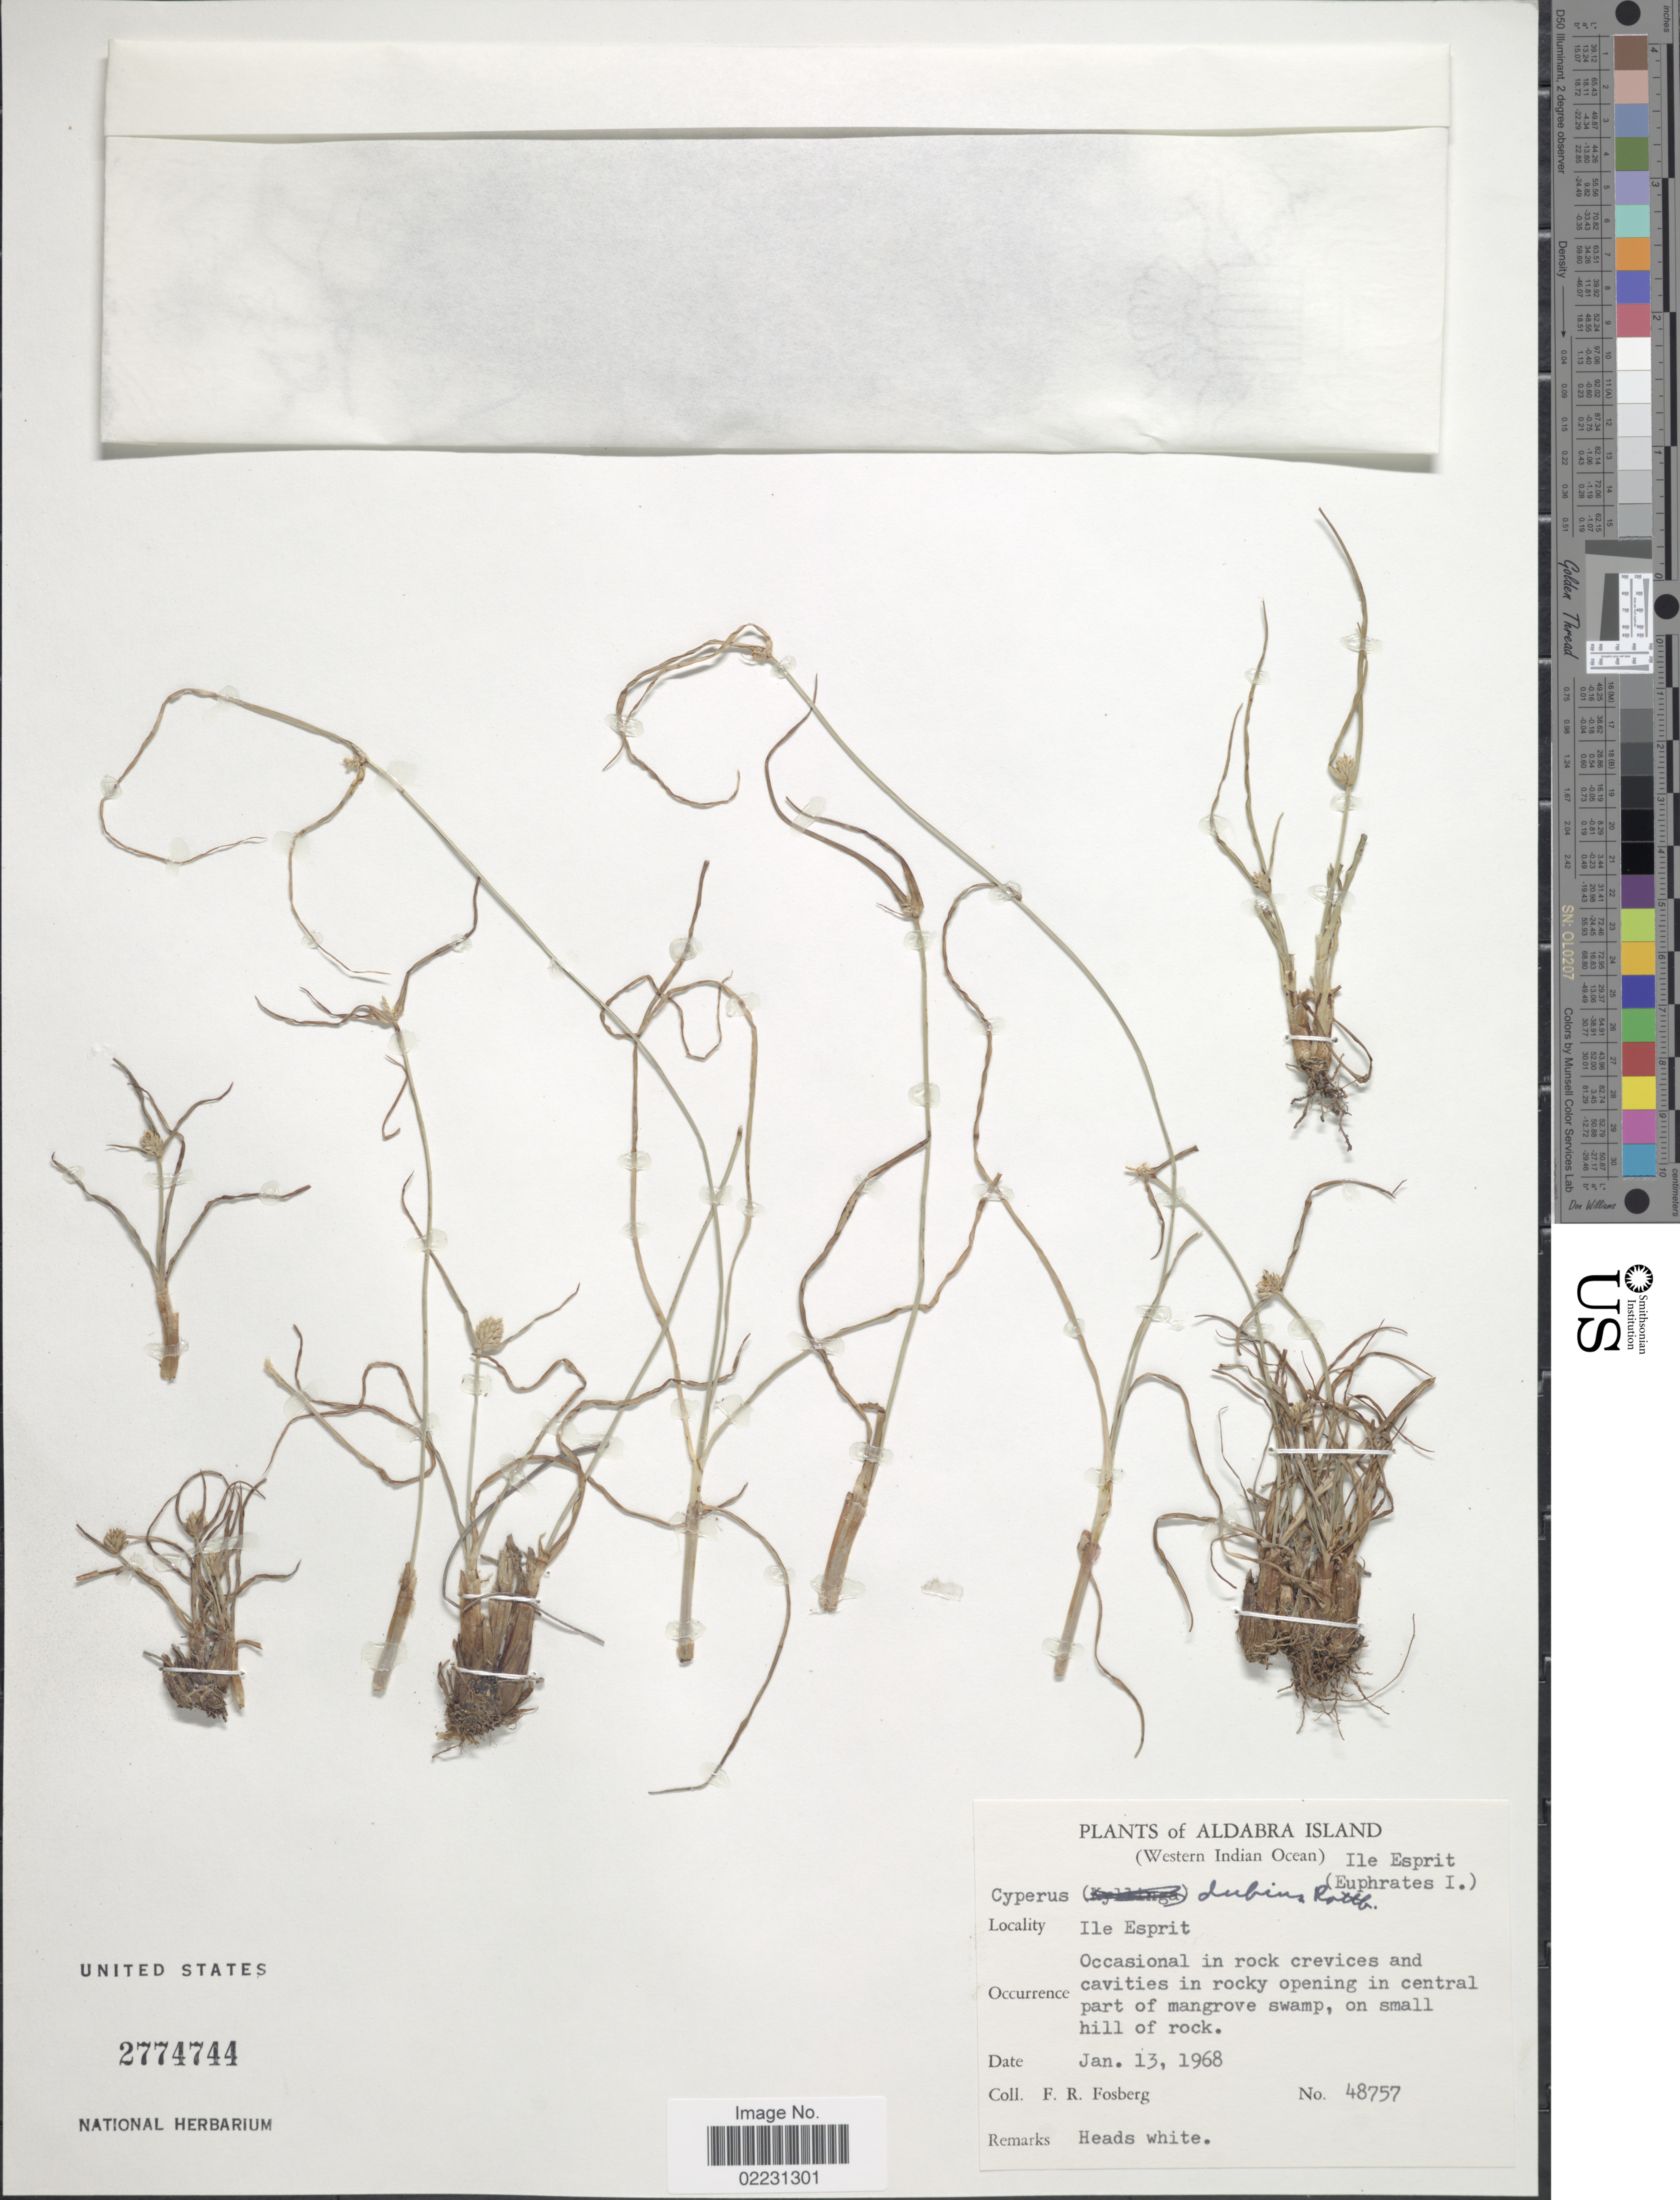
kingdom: Plantae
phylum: Tracheophyta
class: Liliopsida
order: Poales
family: Cyperaceae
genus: Cyperus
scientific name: Cyperus dubius Rottb. var. dubius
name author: Rottb.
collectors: F. R. Fosberg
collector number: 48757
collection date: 1968-01-13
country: Seychelles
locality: Aldabra Island. (Western Indian Ocean) Ile Esprit (Euphrates I.)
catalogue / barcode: US 2774744